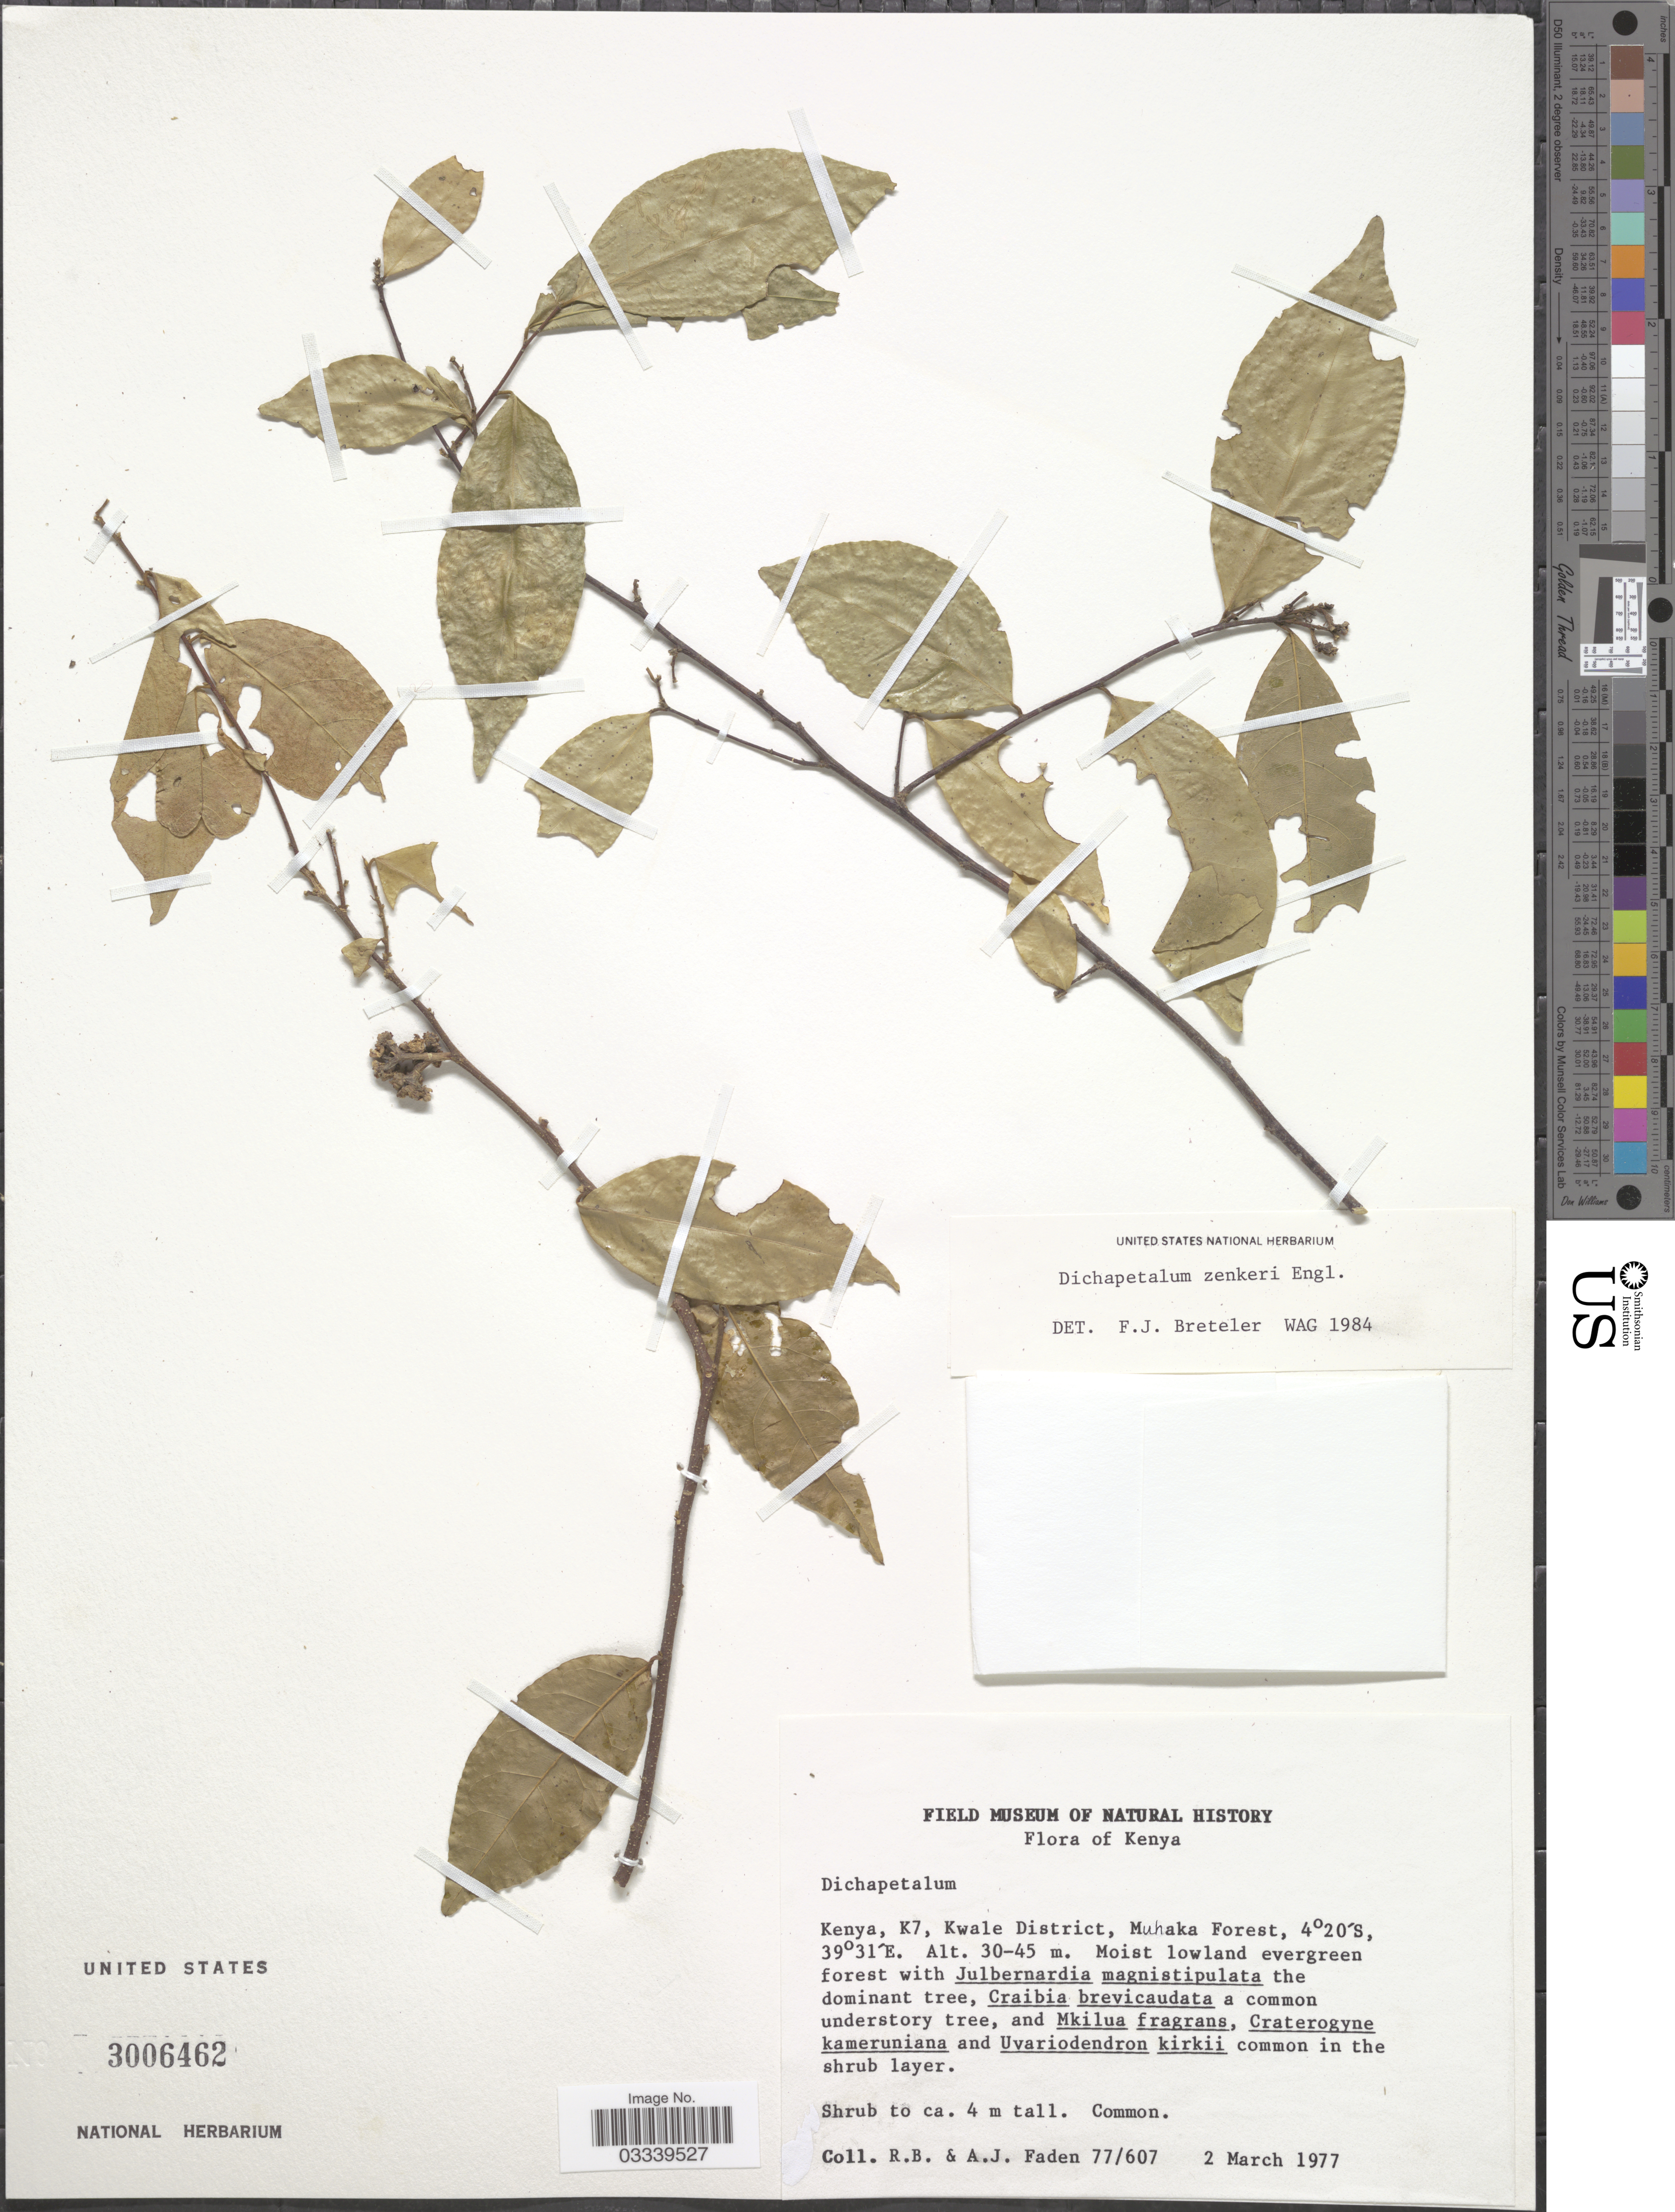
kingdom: Plantae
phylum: Tracheophyta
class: Magnoliopsida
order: Malpighiales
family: Dichapetalaceae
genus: Dichapetalum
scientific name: Dichapetalum zenkeri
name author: Engl.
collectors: R. B. Faden & A. J. Faden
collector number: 77/607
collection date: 1977-03-02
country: Kenya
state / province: Kwale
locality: K7, Kwale District, Muhaka Forest.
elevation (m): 30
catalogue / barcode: US 3006462